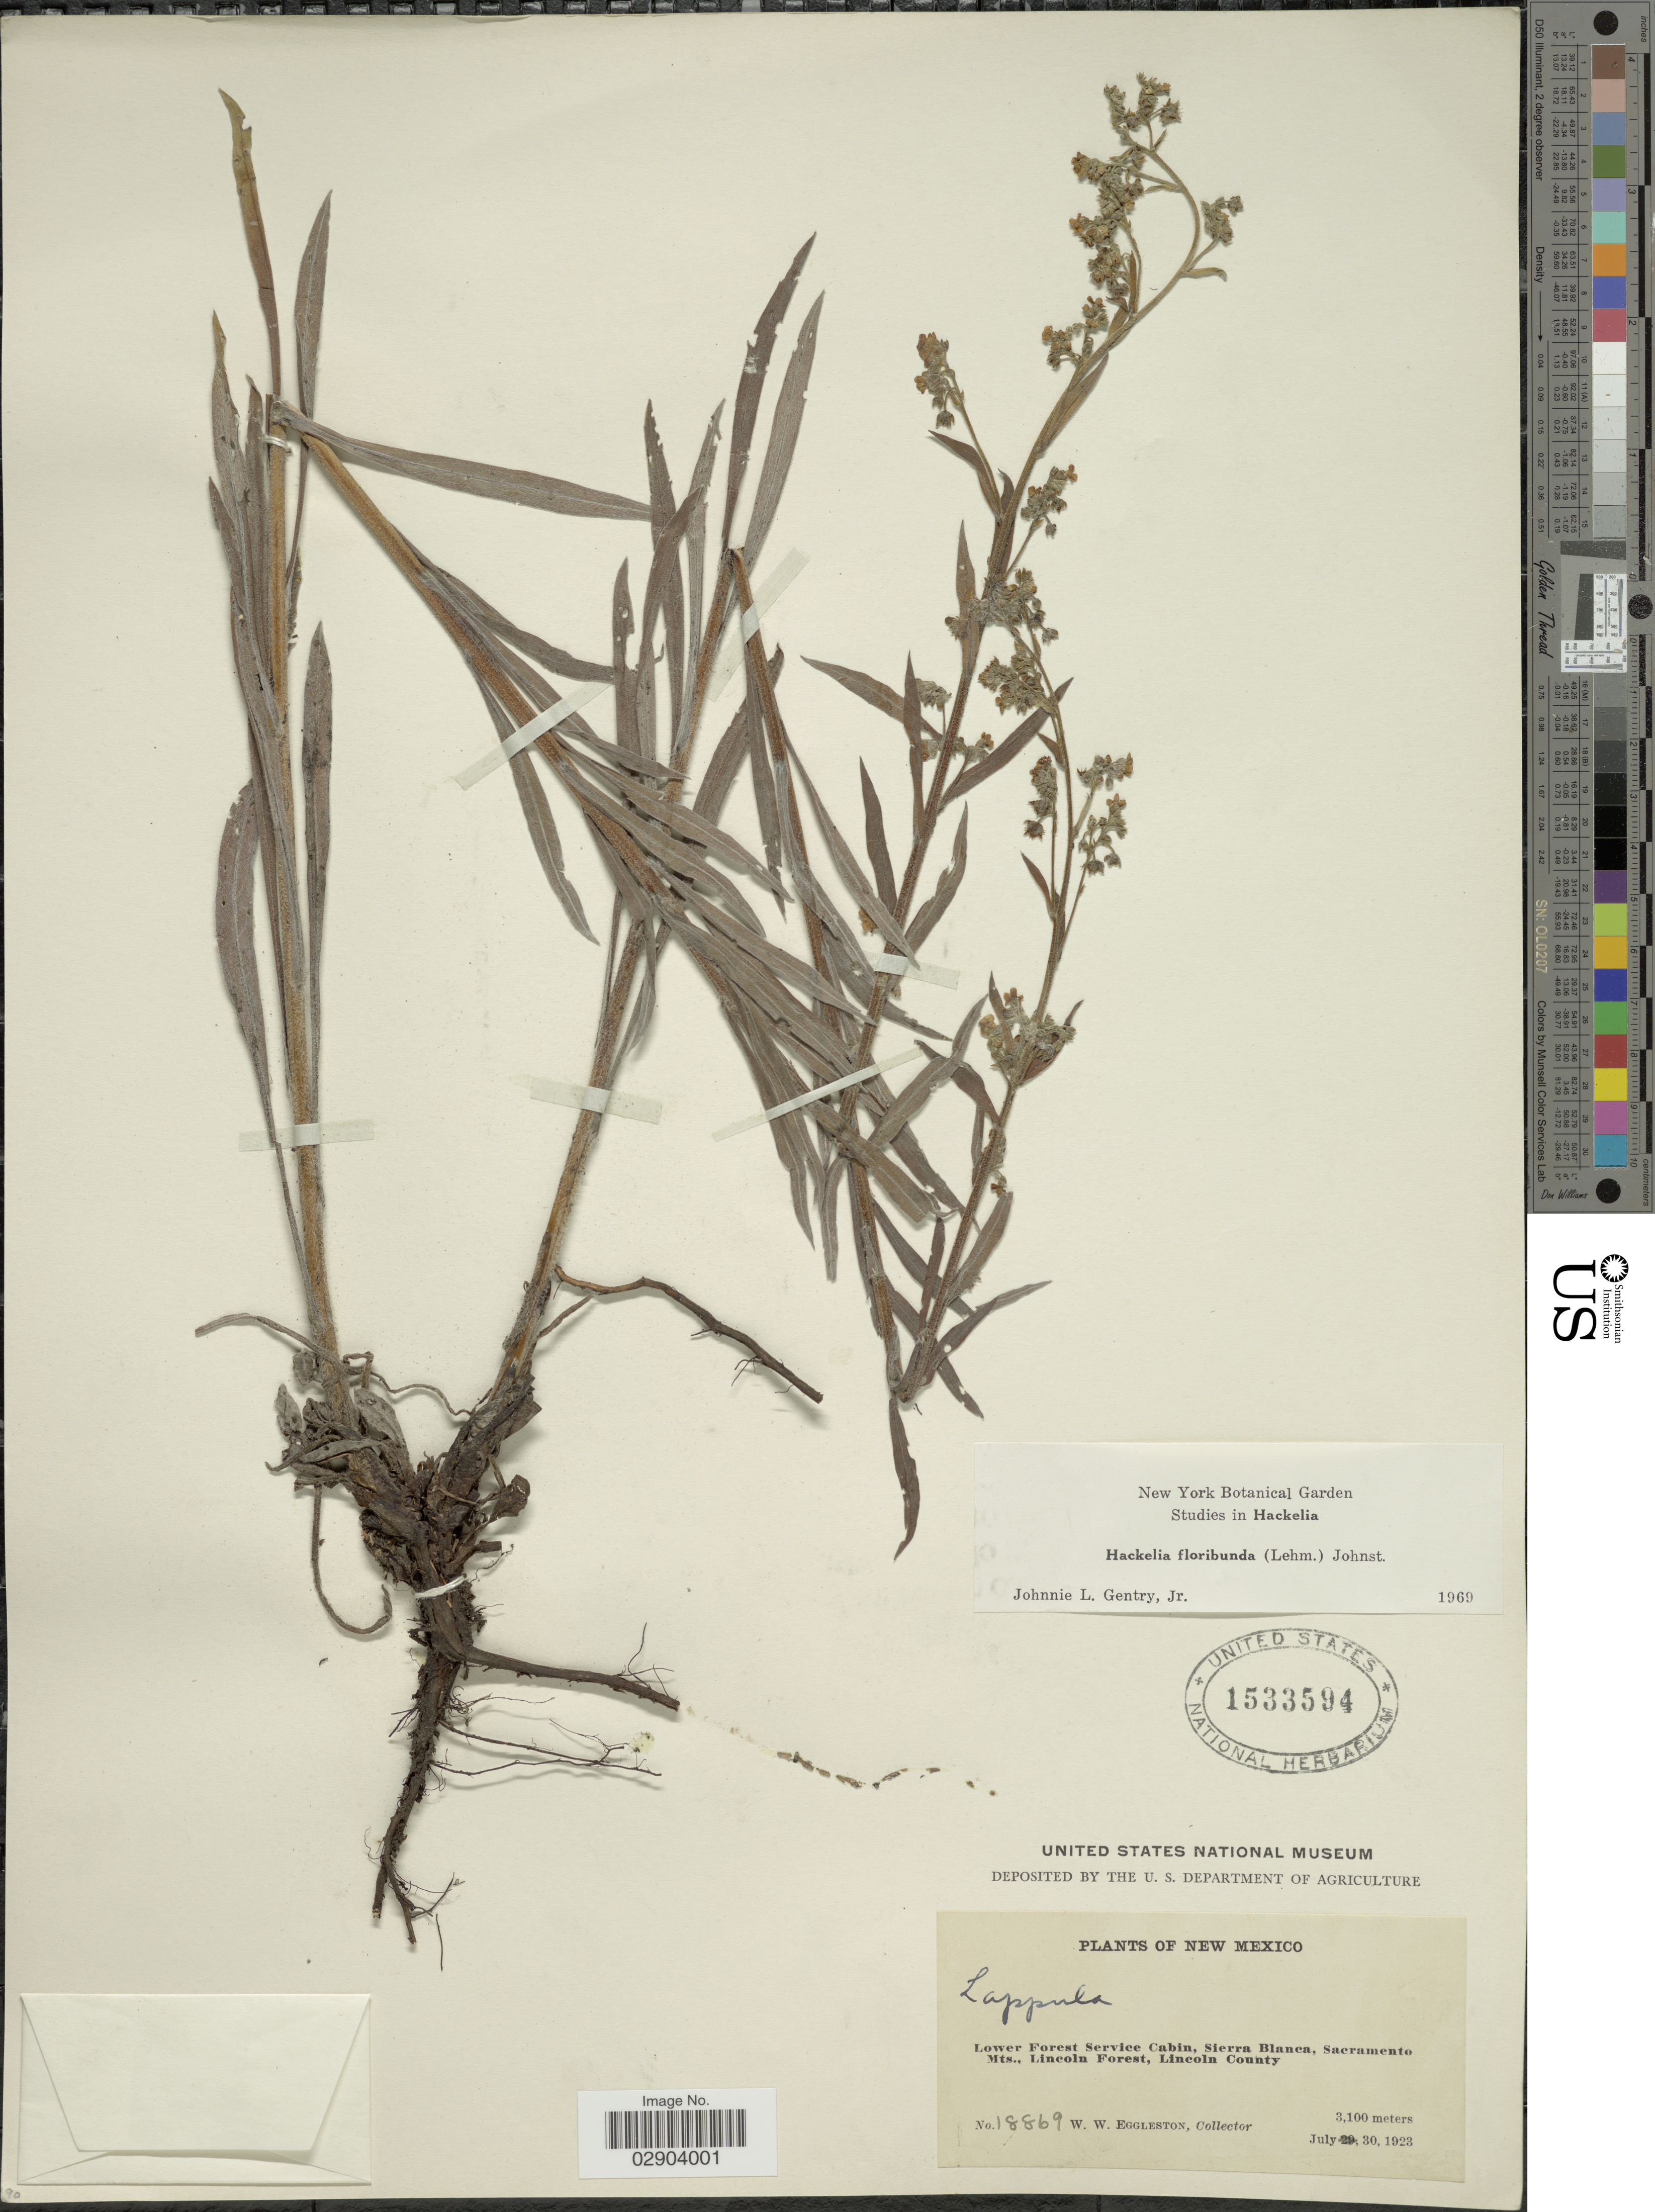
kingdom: Plantae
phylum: Tracheophyta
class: Magnoliopsida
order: Boraginales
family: Boraginaceae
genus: Hackelia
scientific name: Hackelia floribunda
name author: (Lehm.) I.M. Johnst.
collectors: W. W. Eggleston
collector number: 18869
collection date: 1923-07-30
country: United States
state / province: New Mexico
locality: Lower Forest Service Cabin, Sierra Blanca, Sacramento Mts., Lincoln Forest, Lincoln County.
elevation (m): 3100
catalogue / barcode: US 1533594